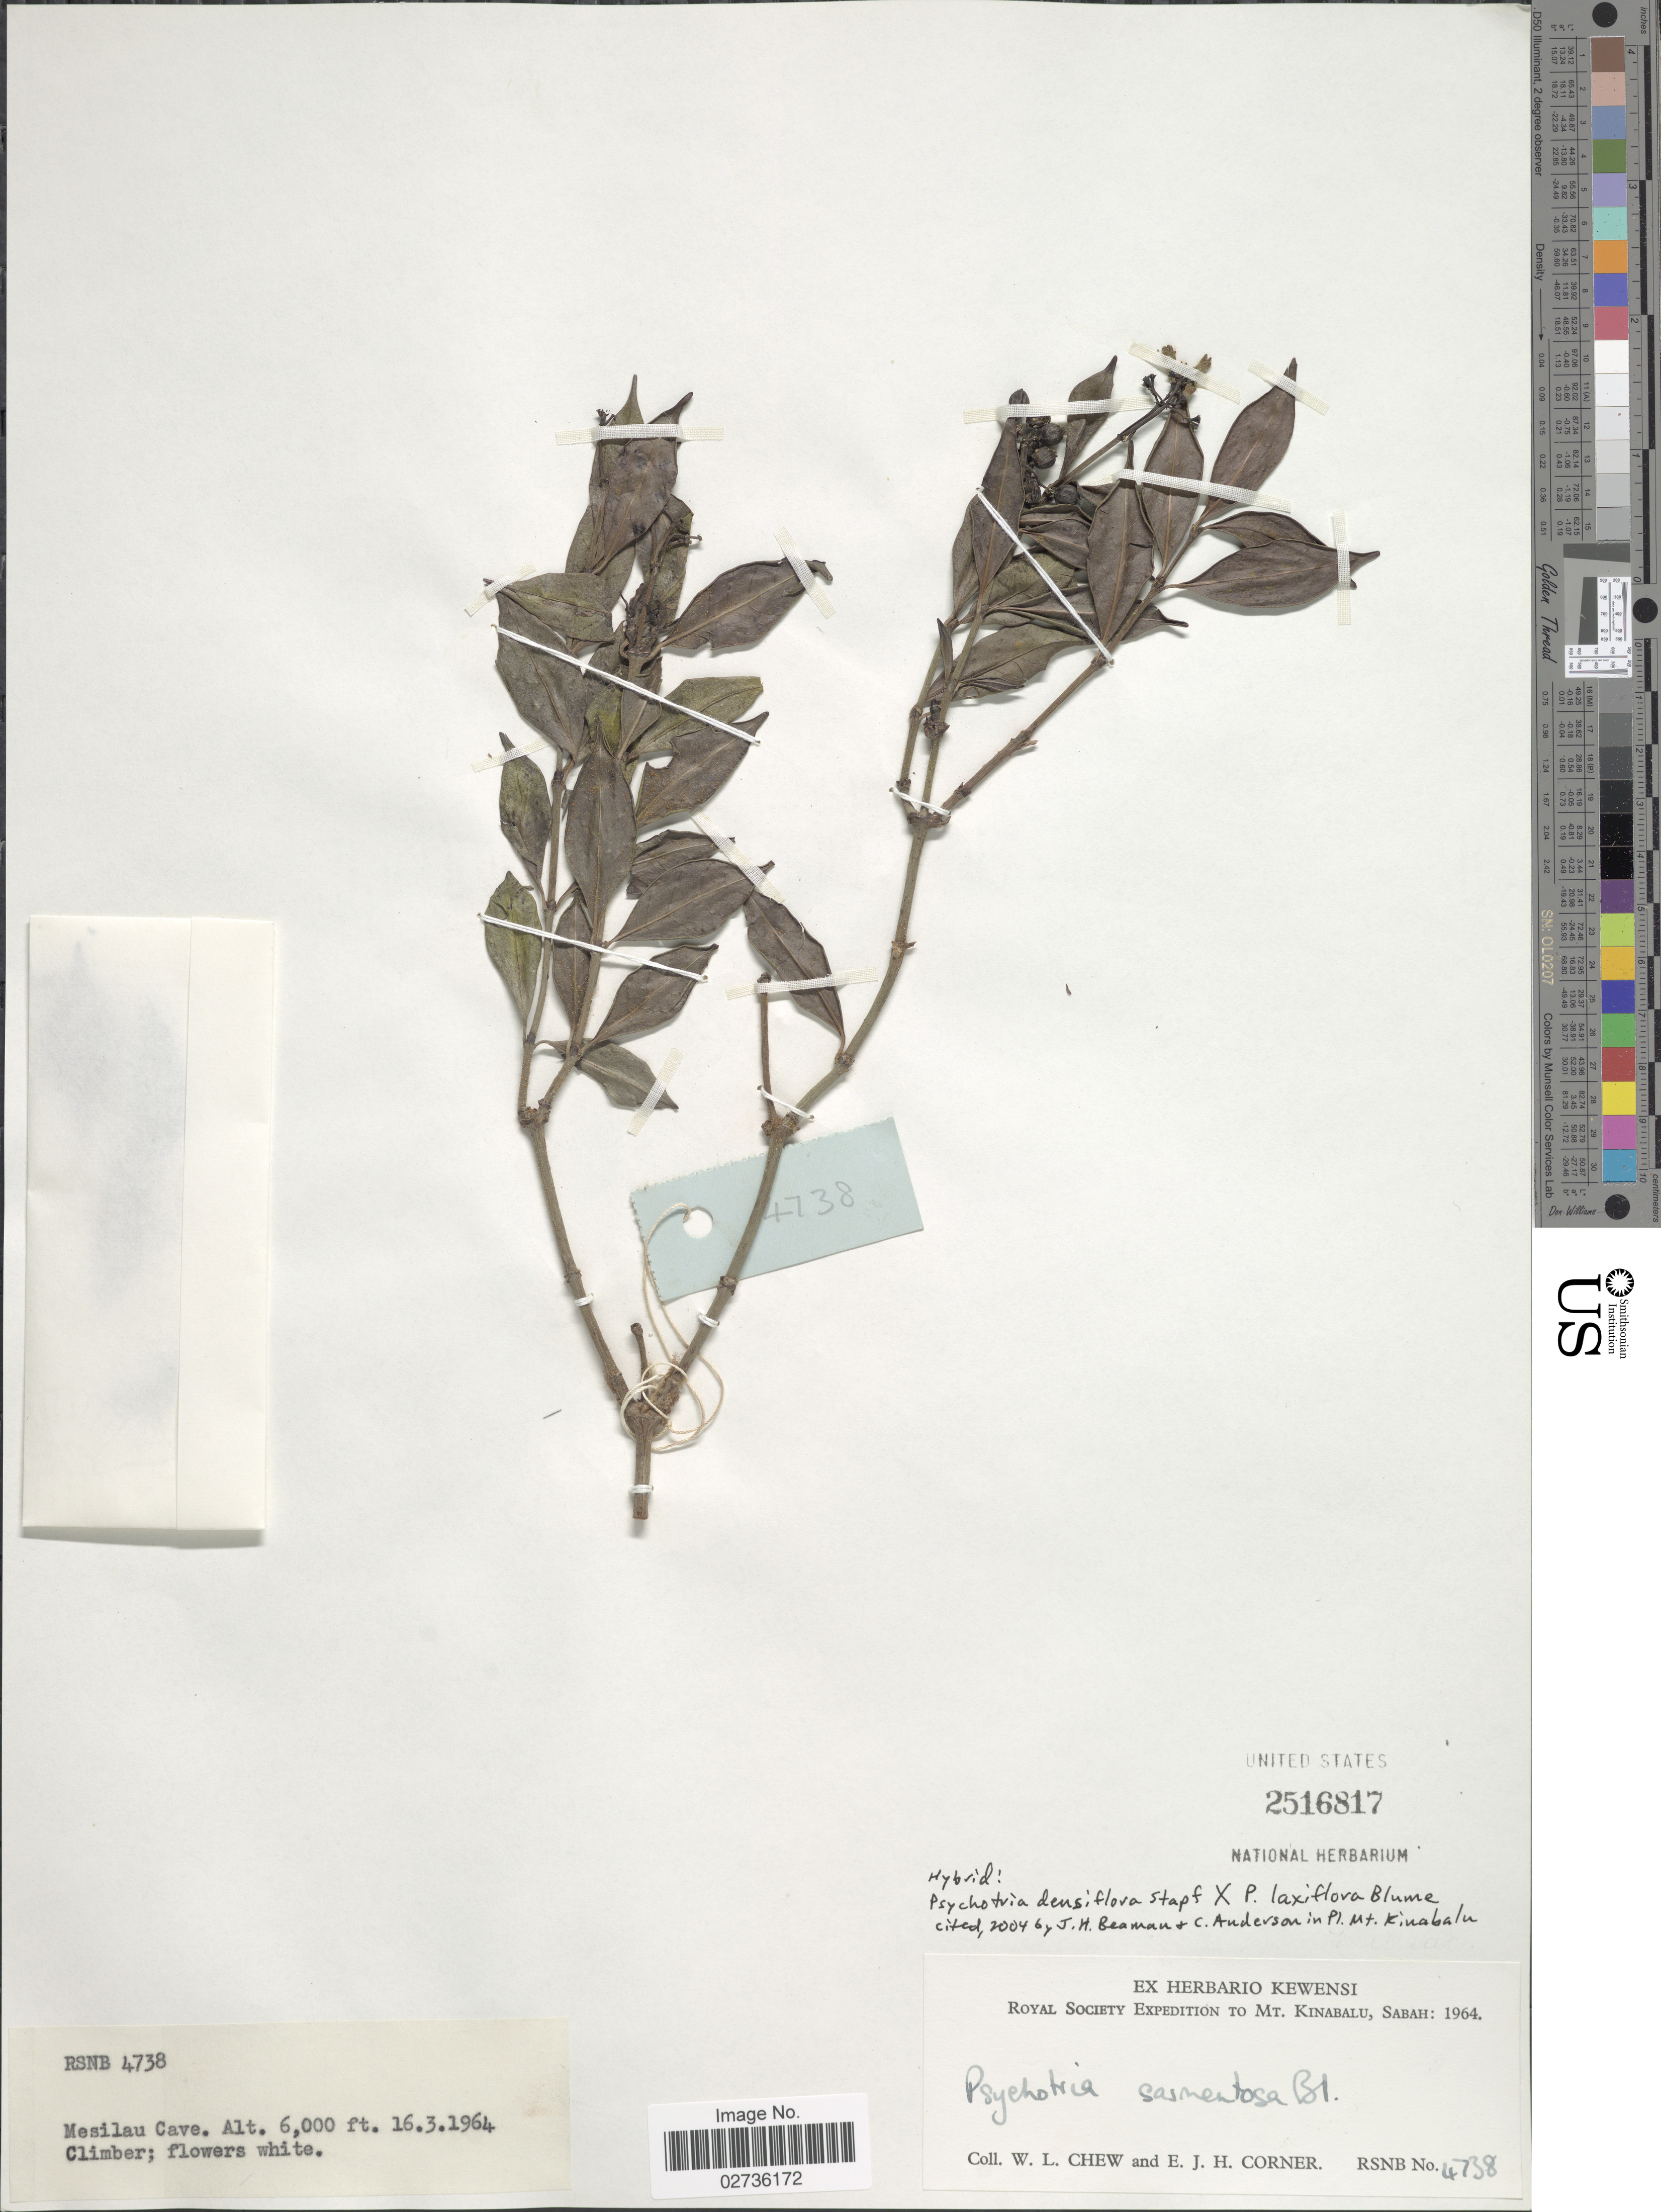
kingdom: Plantae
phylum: Tracheophyta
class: Magnoliopsida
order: Gentianales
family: Rubiaceae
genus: Psychotria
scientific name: Psychotria densiflora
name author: Humb. & Bonpl. ex Schult.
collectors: W. Chew & E. Corner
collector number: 4738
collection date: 1964-03-16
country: Malaysia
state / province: Sabah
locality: Mt. Kinabalu. Mesilau Cave.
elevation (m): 1829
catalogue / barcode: US 2516817